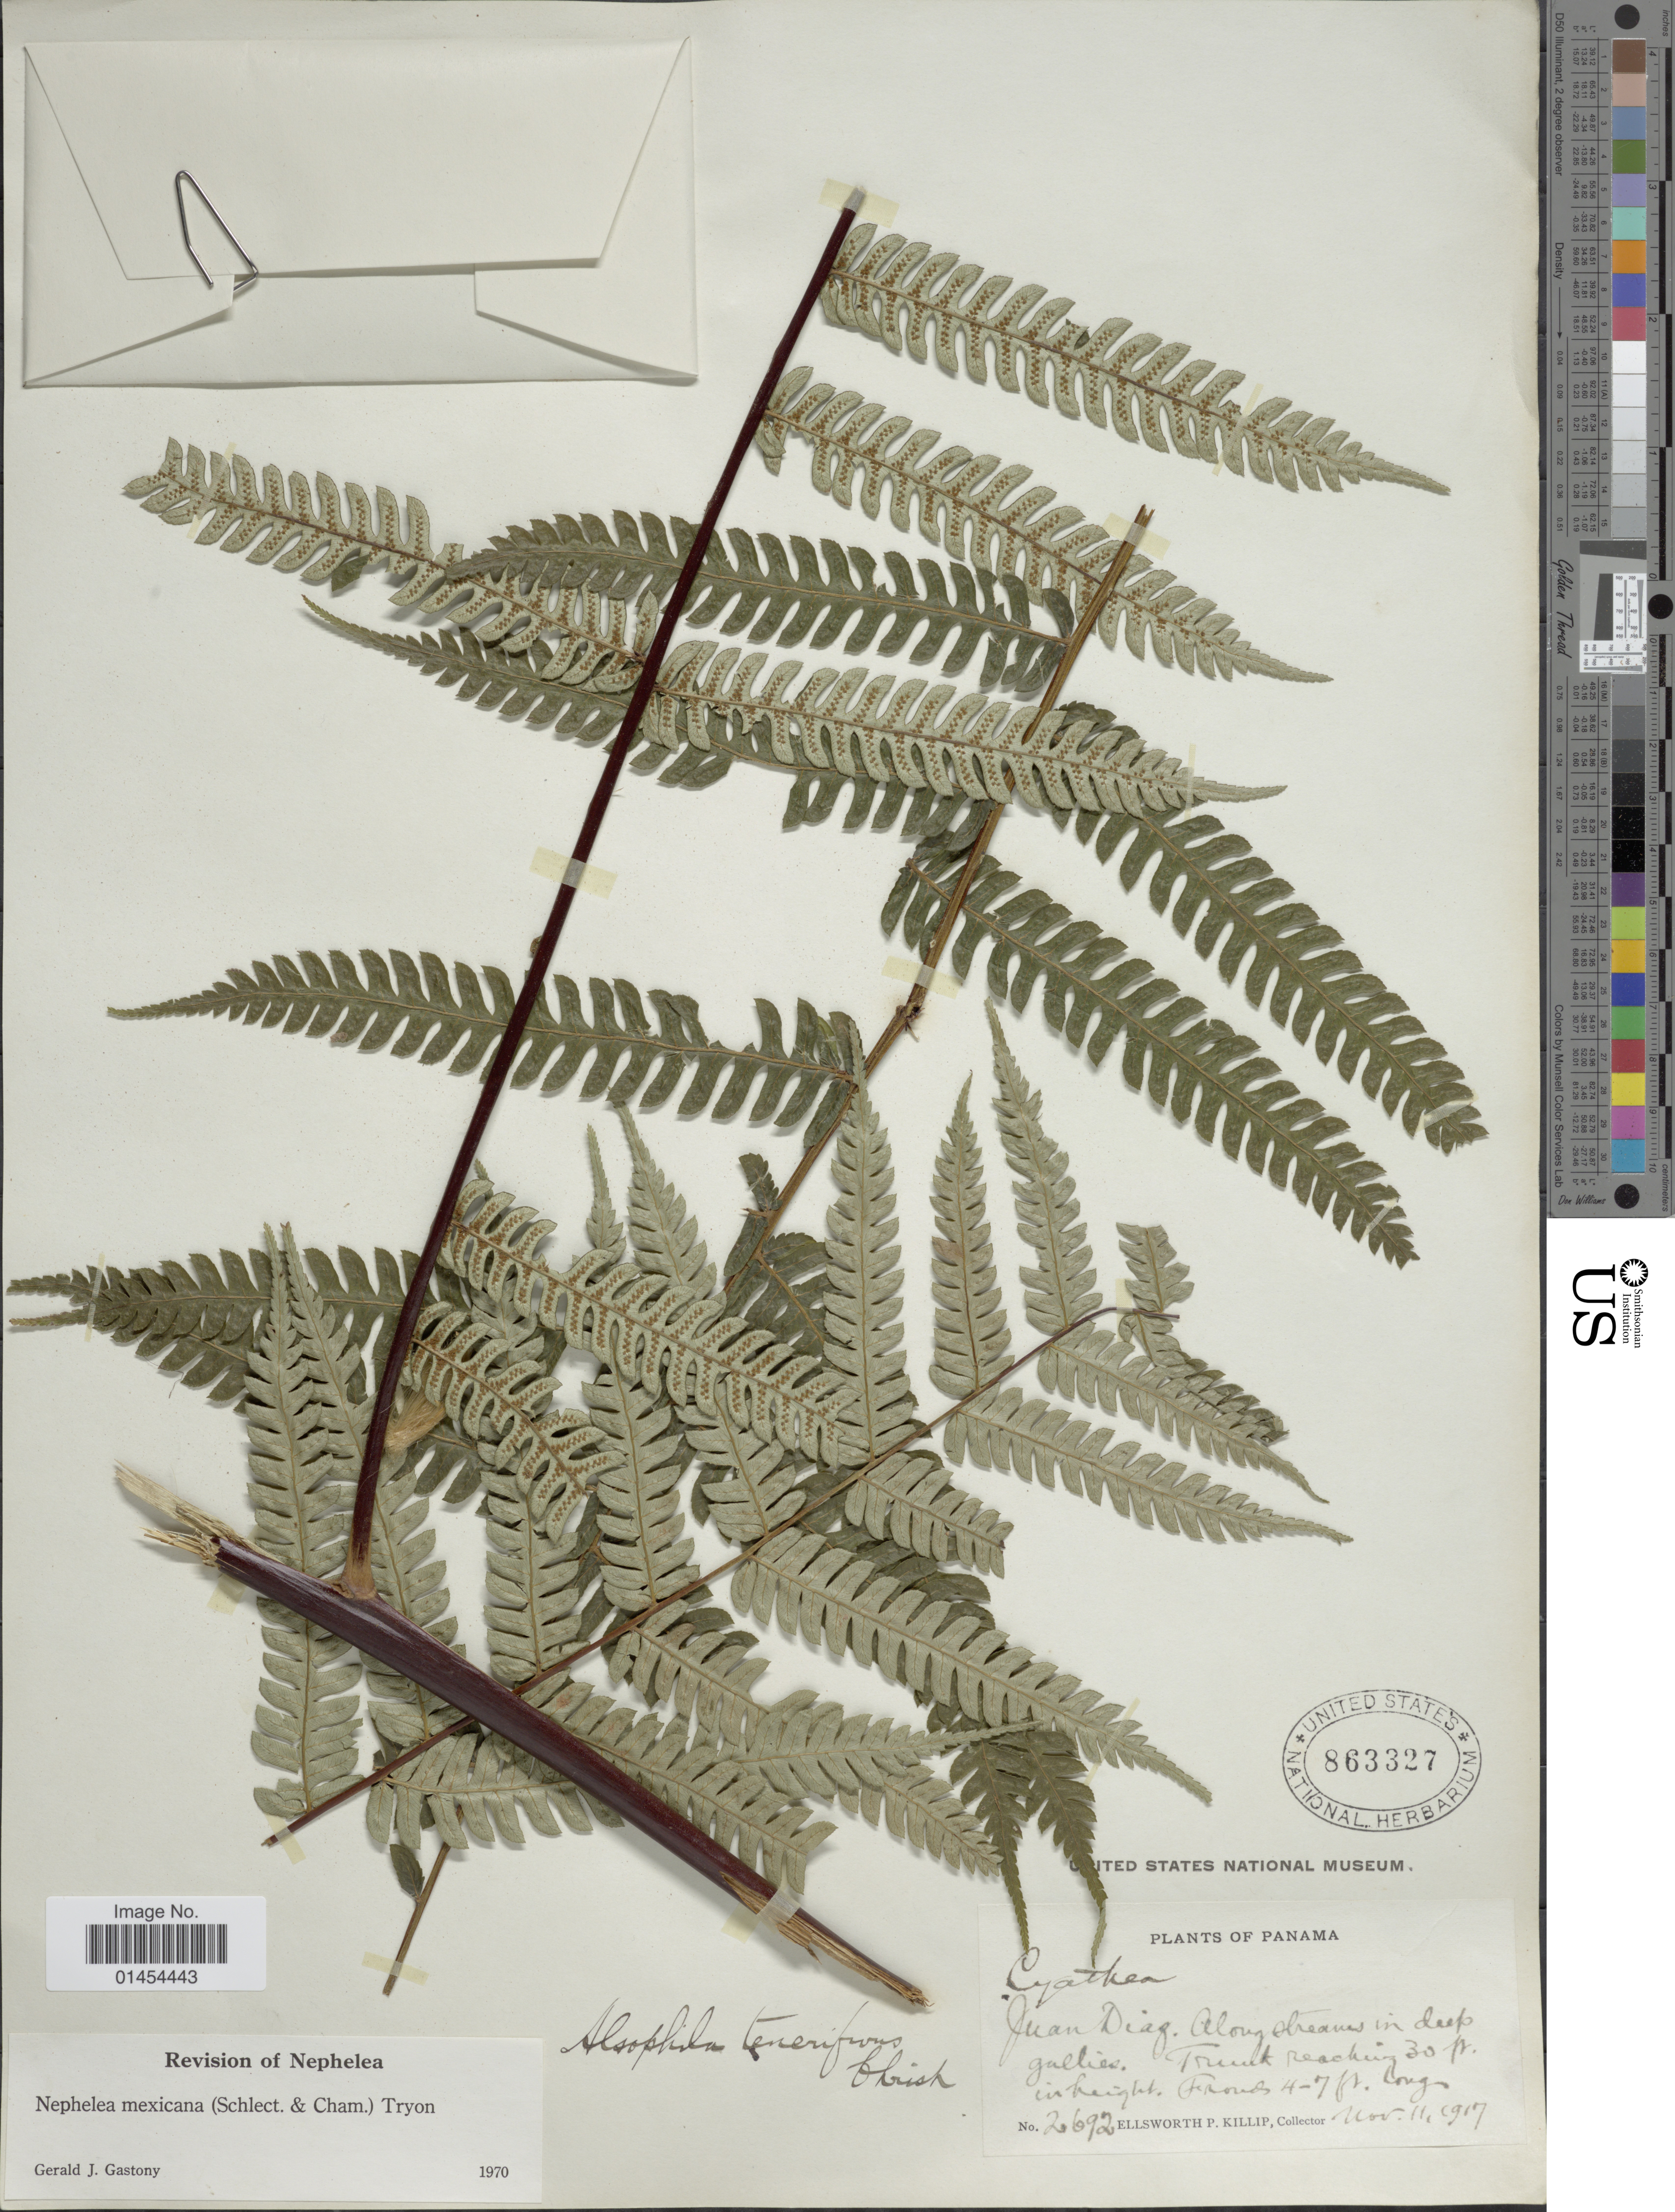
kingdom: Plantae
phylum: Tracheophyta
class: Polypodiopsida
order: Cyatheales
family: Cyatheaceae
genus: Alsophila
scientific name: Alsophila firma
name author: (Baker) D.S. Conant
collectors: E. P. Killip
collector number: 2692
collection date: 1917-11-11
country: Panama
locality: Juan Diaz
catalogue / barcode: US 863327